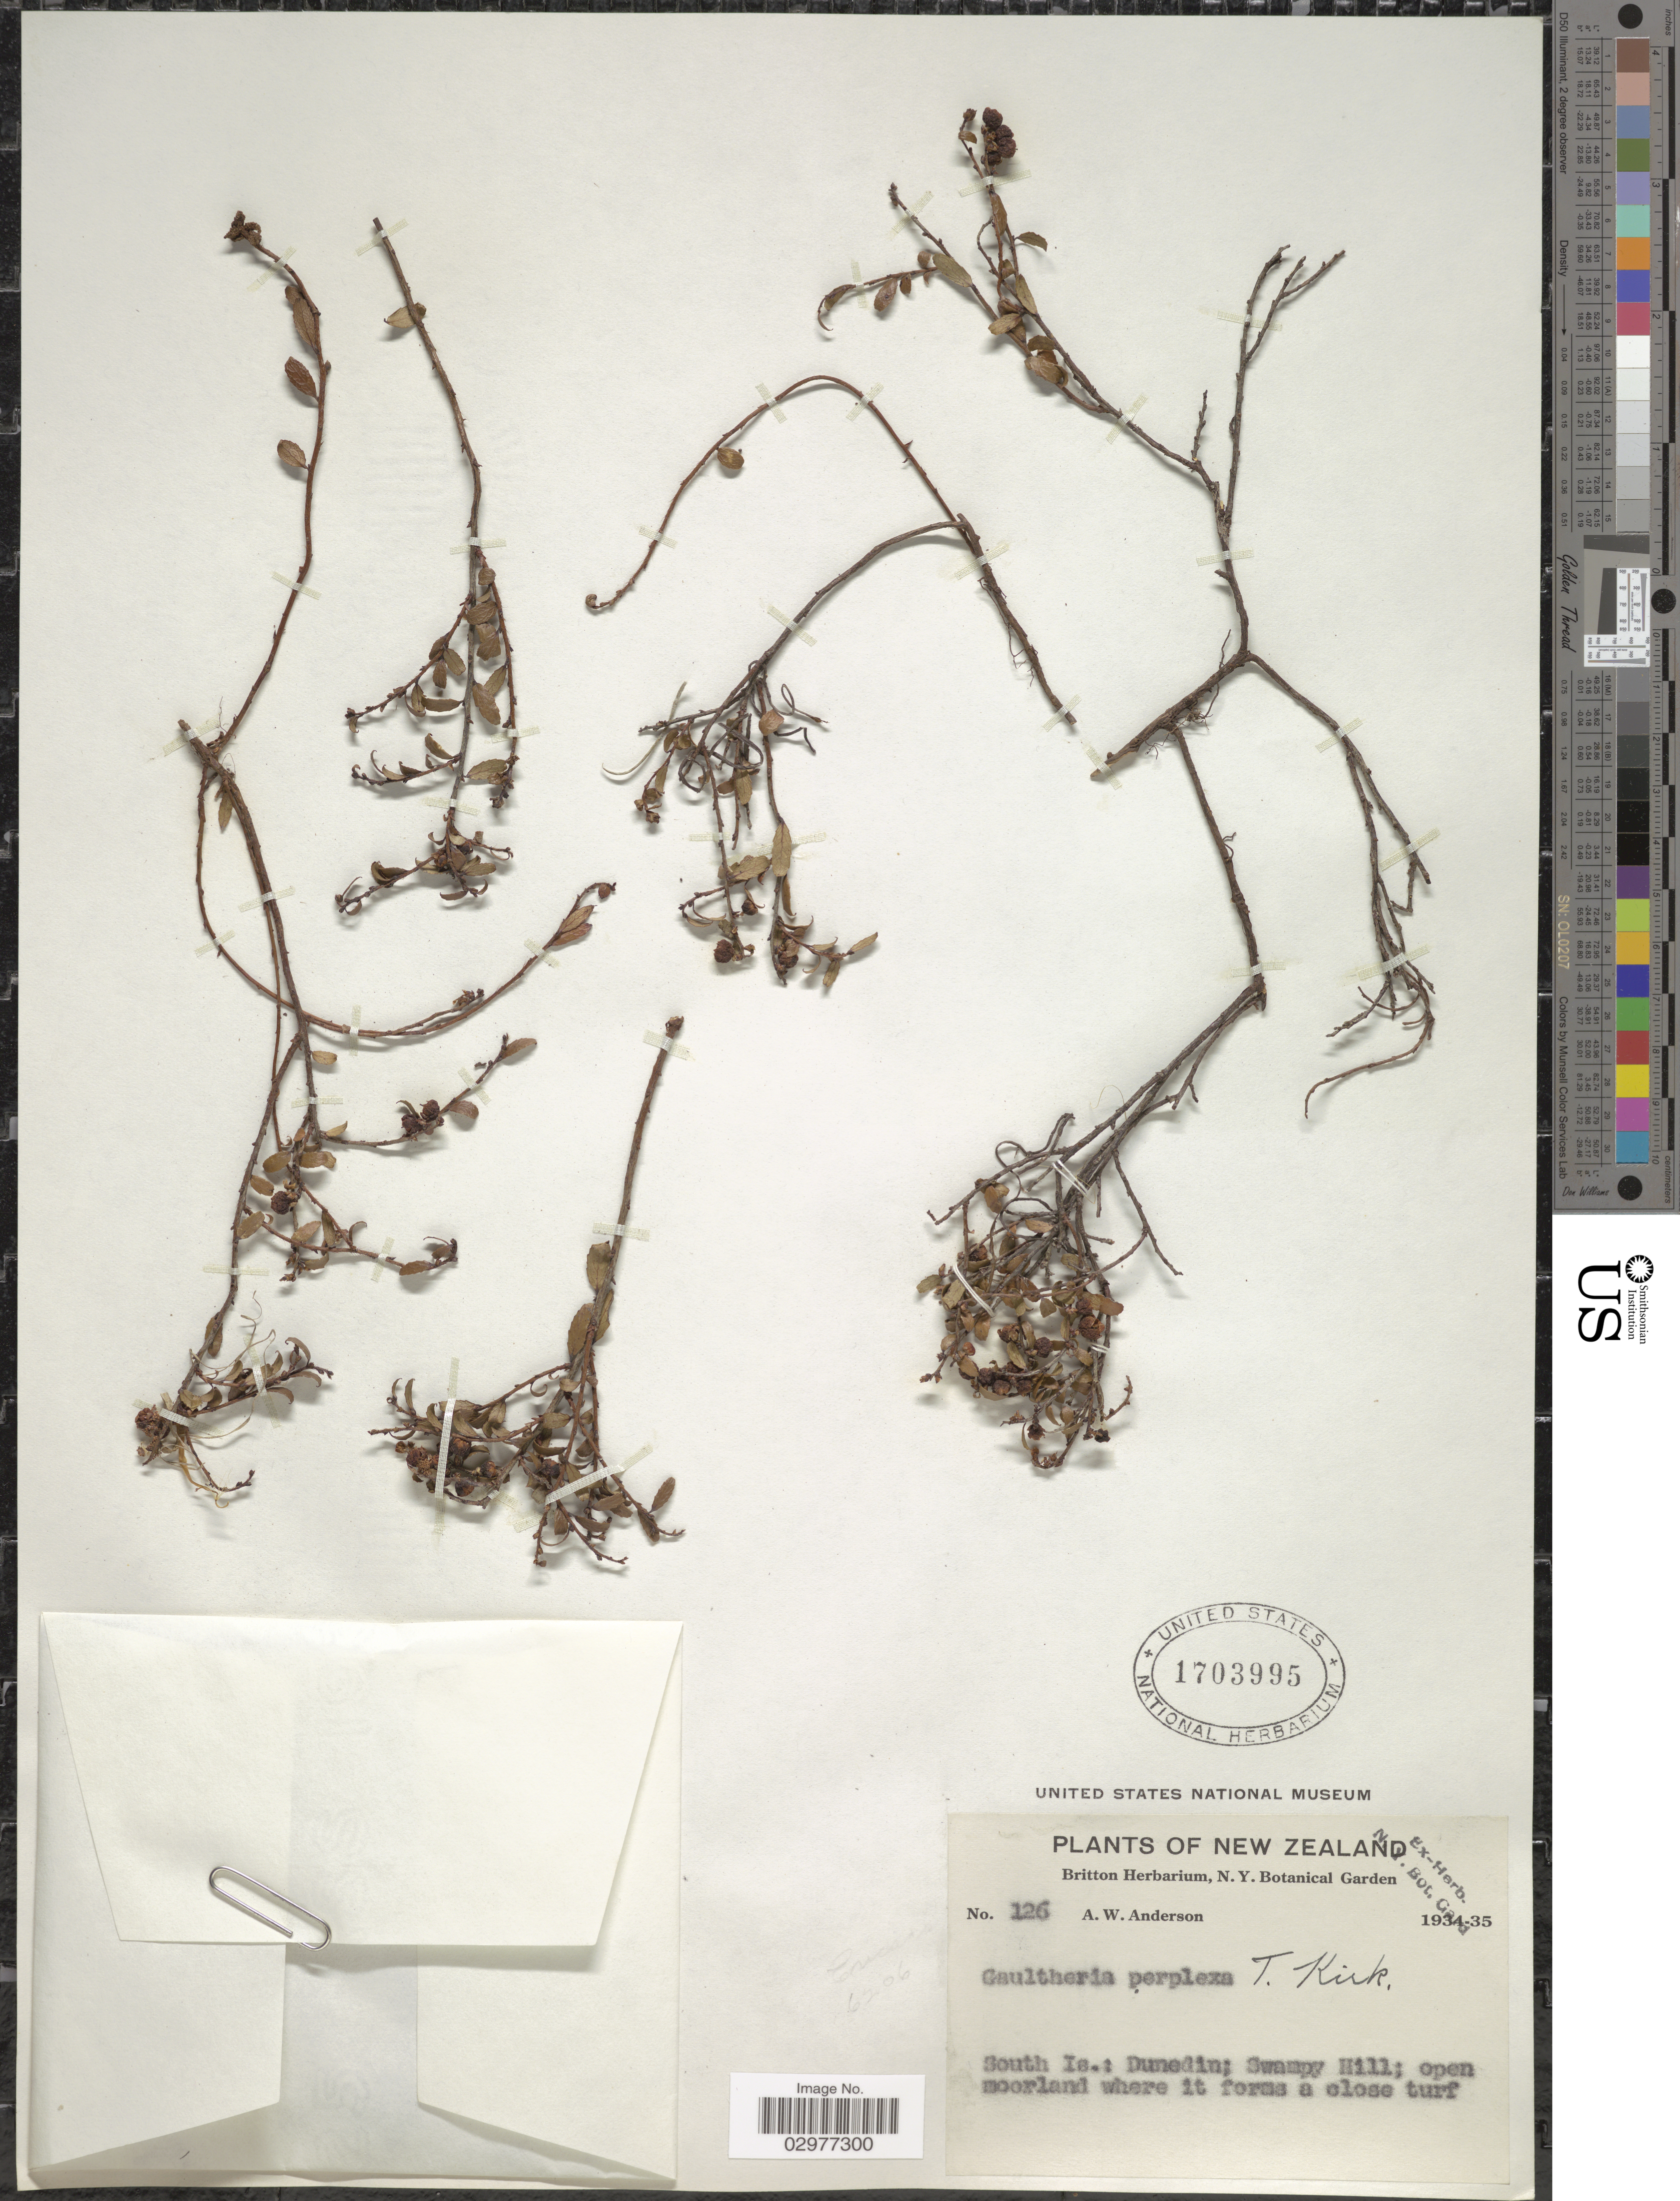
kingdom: Plantae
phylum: Tracheophyta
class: Magnoliopsida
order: Ericales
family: Ericaceae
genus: Gaultheria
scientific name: Gaultheria perplexa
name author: Kirk ex Cheeseman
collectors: A. W. Anderson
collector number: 126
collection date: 1934/1935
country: New Zealand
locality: South Is.: Dunedin; Swampy Hill.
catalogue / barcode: US 1703995